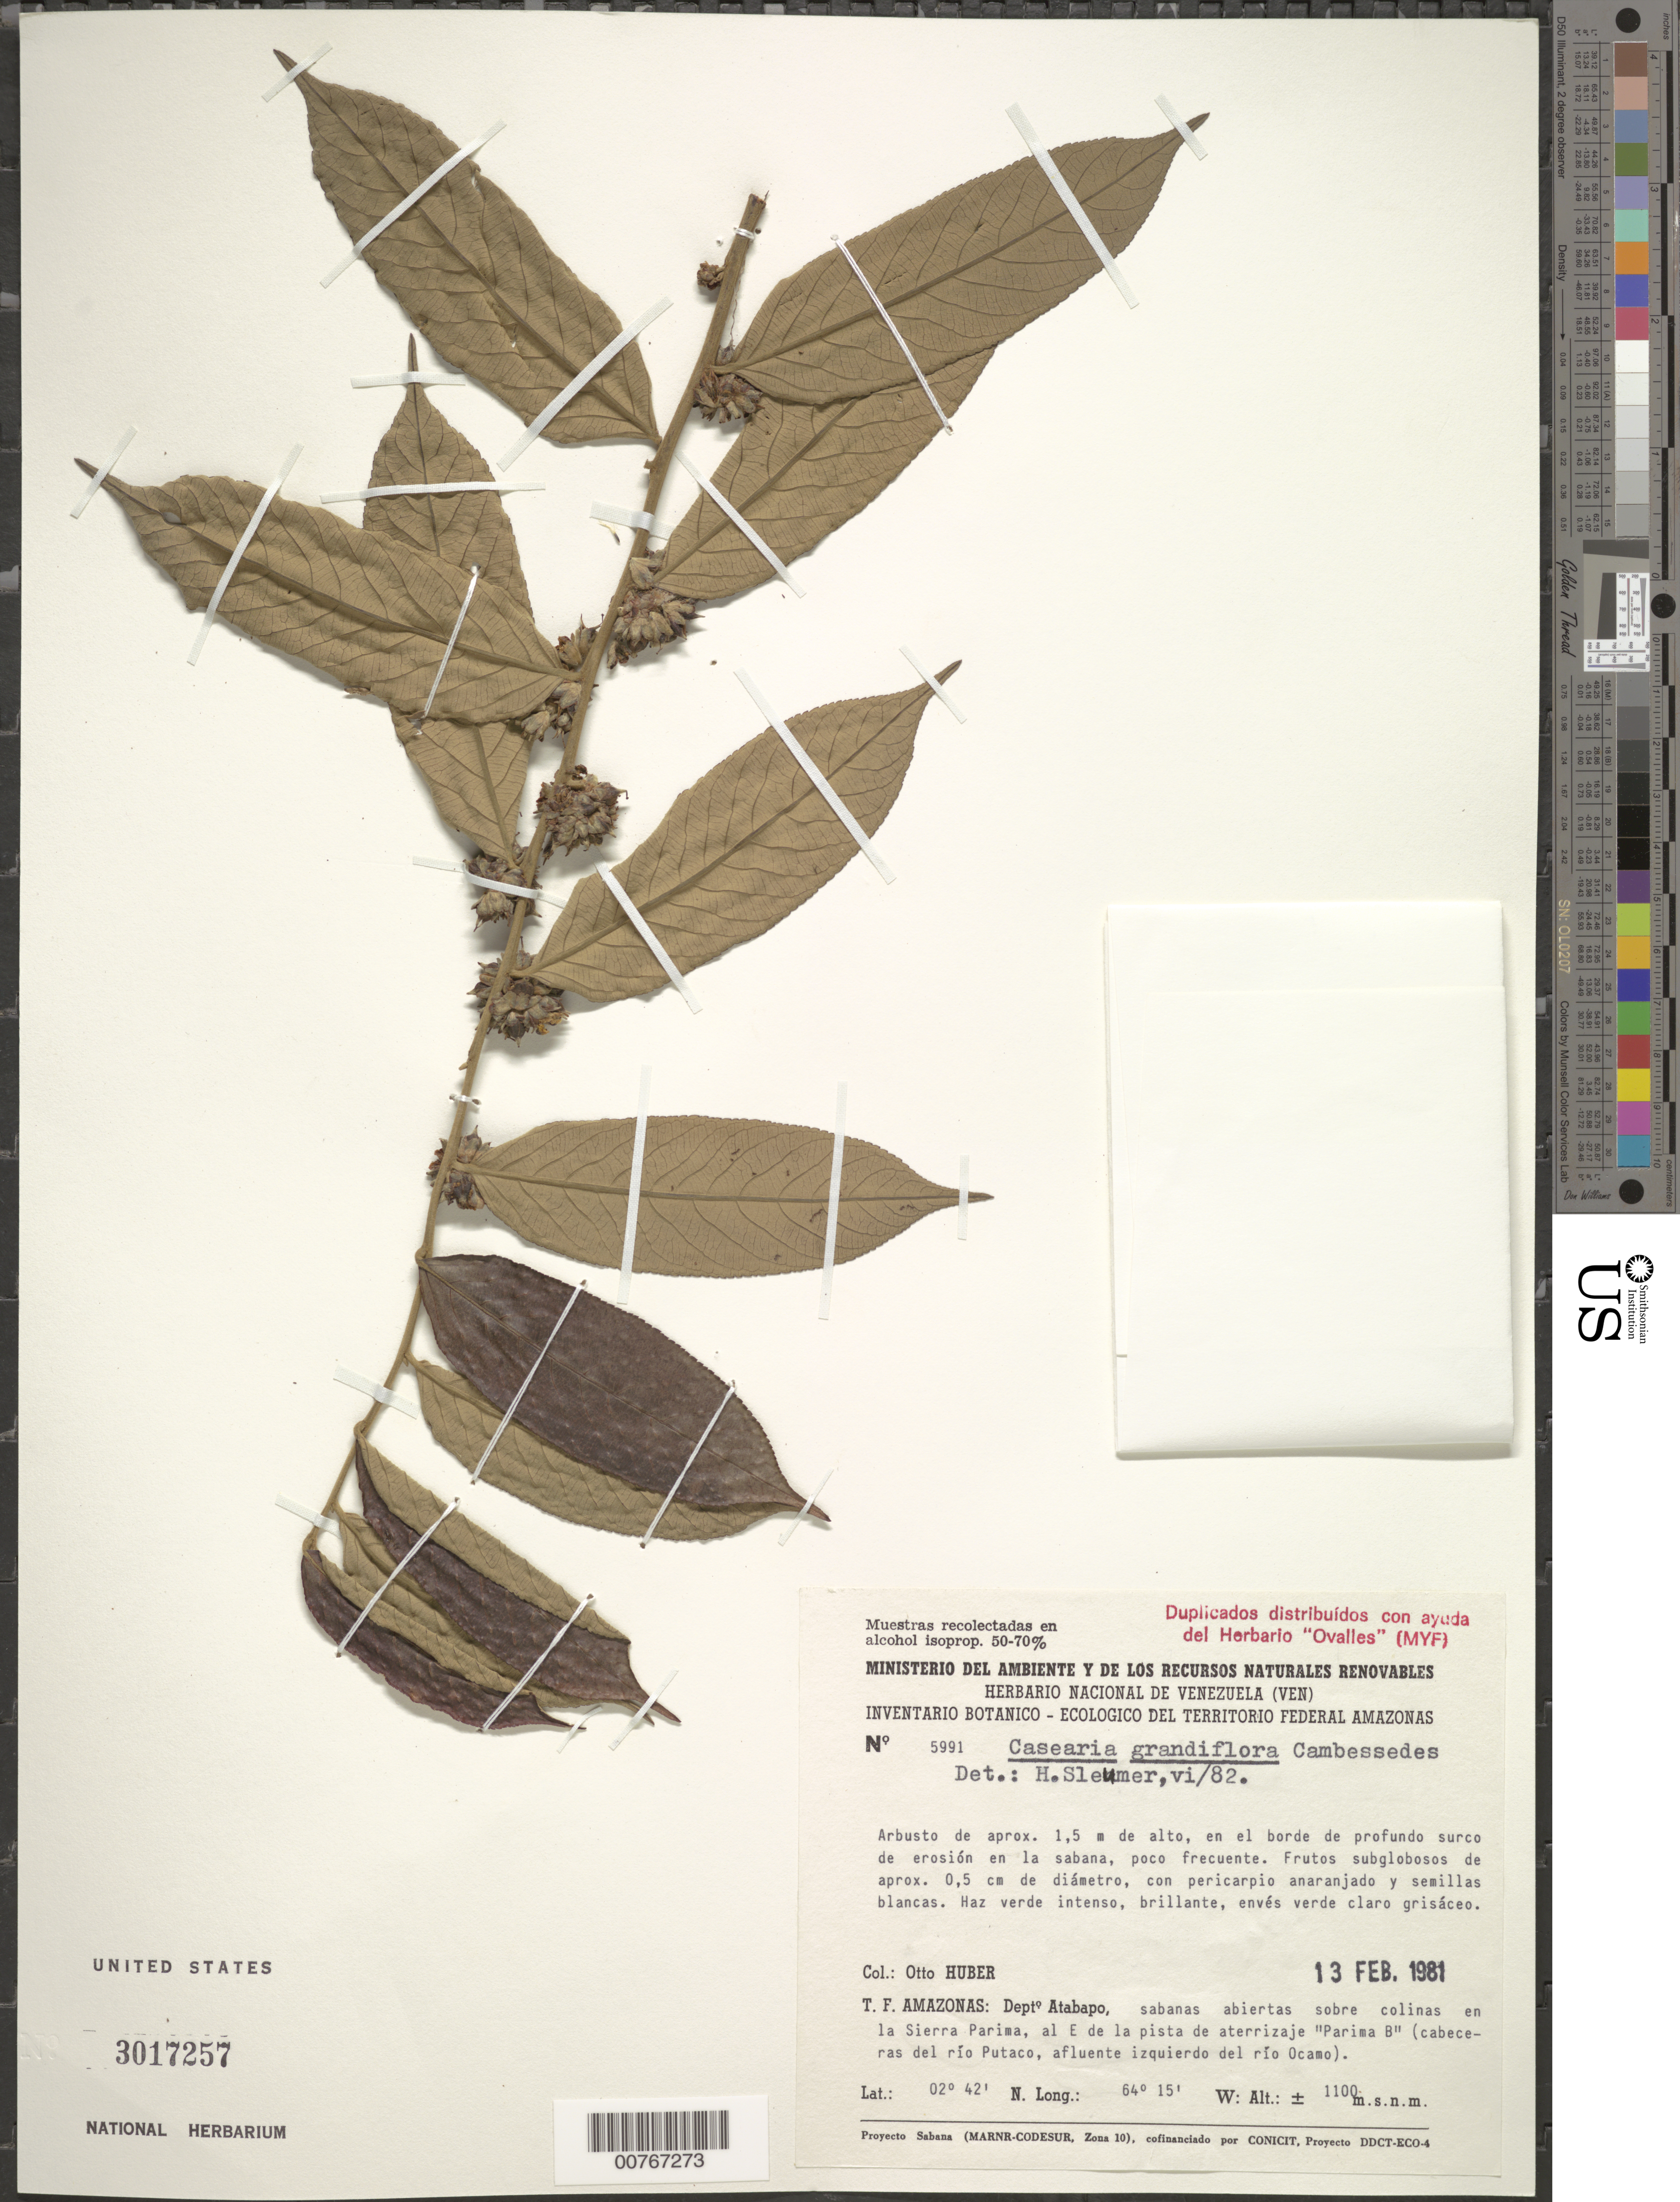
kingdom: Plantae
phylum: Tracheophyta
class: Magnoliopsida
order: Malpighiales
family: Salicaceae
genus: Casearia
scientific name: Casearia grandiflora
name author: Cambess.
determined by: Sleumer, H. O.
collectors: O. Huber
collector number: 5991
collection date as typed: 13-Feb-81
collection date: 1981-02-13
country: Venezuela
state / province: Amazonas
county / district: Atabapo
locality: Sierra Parima, E de la pista de aterrizaje "Parima B" (cabeceras del Río Putaco, afluente izquierdo del Río Ocamo)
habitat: Borde de profundo surco de erosion en la sabana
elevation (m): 1100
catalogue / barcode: US 3017257